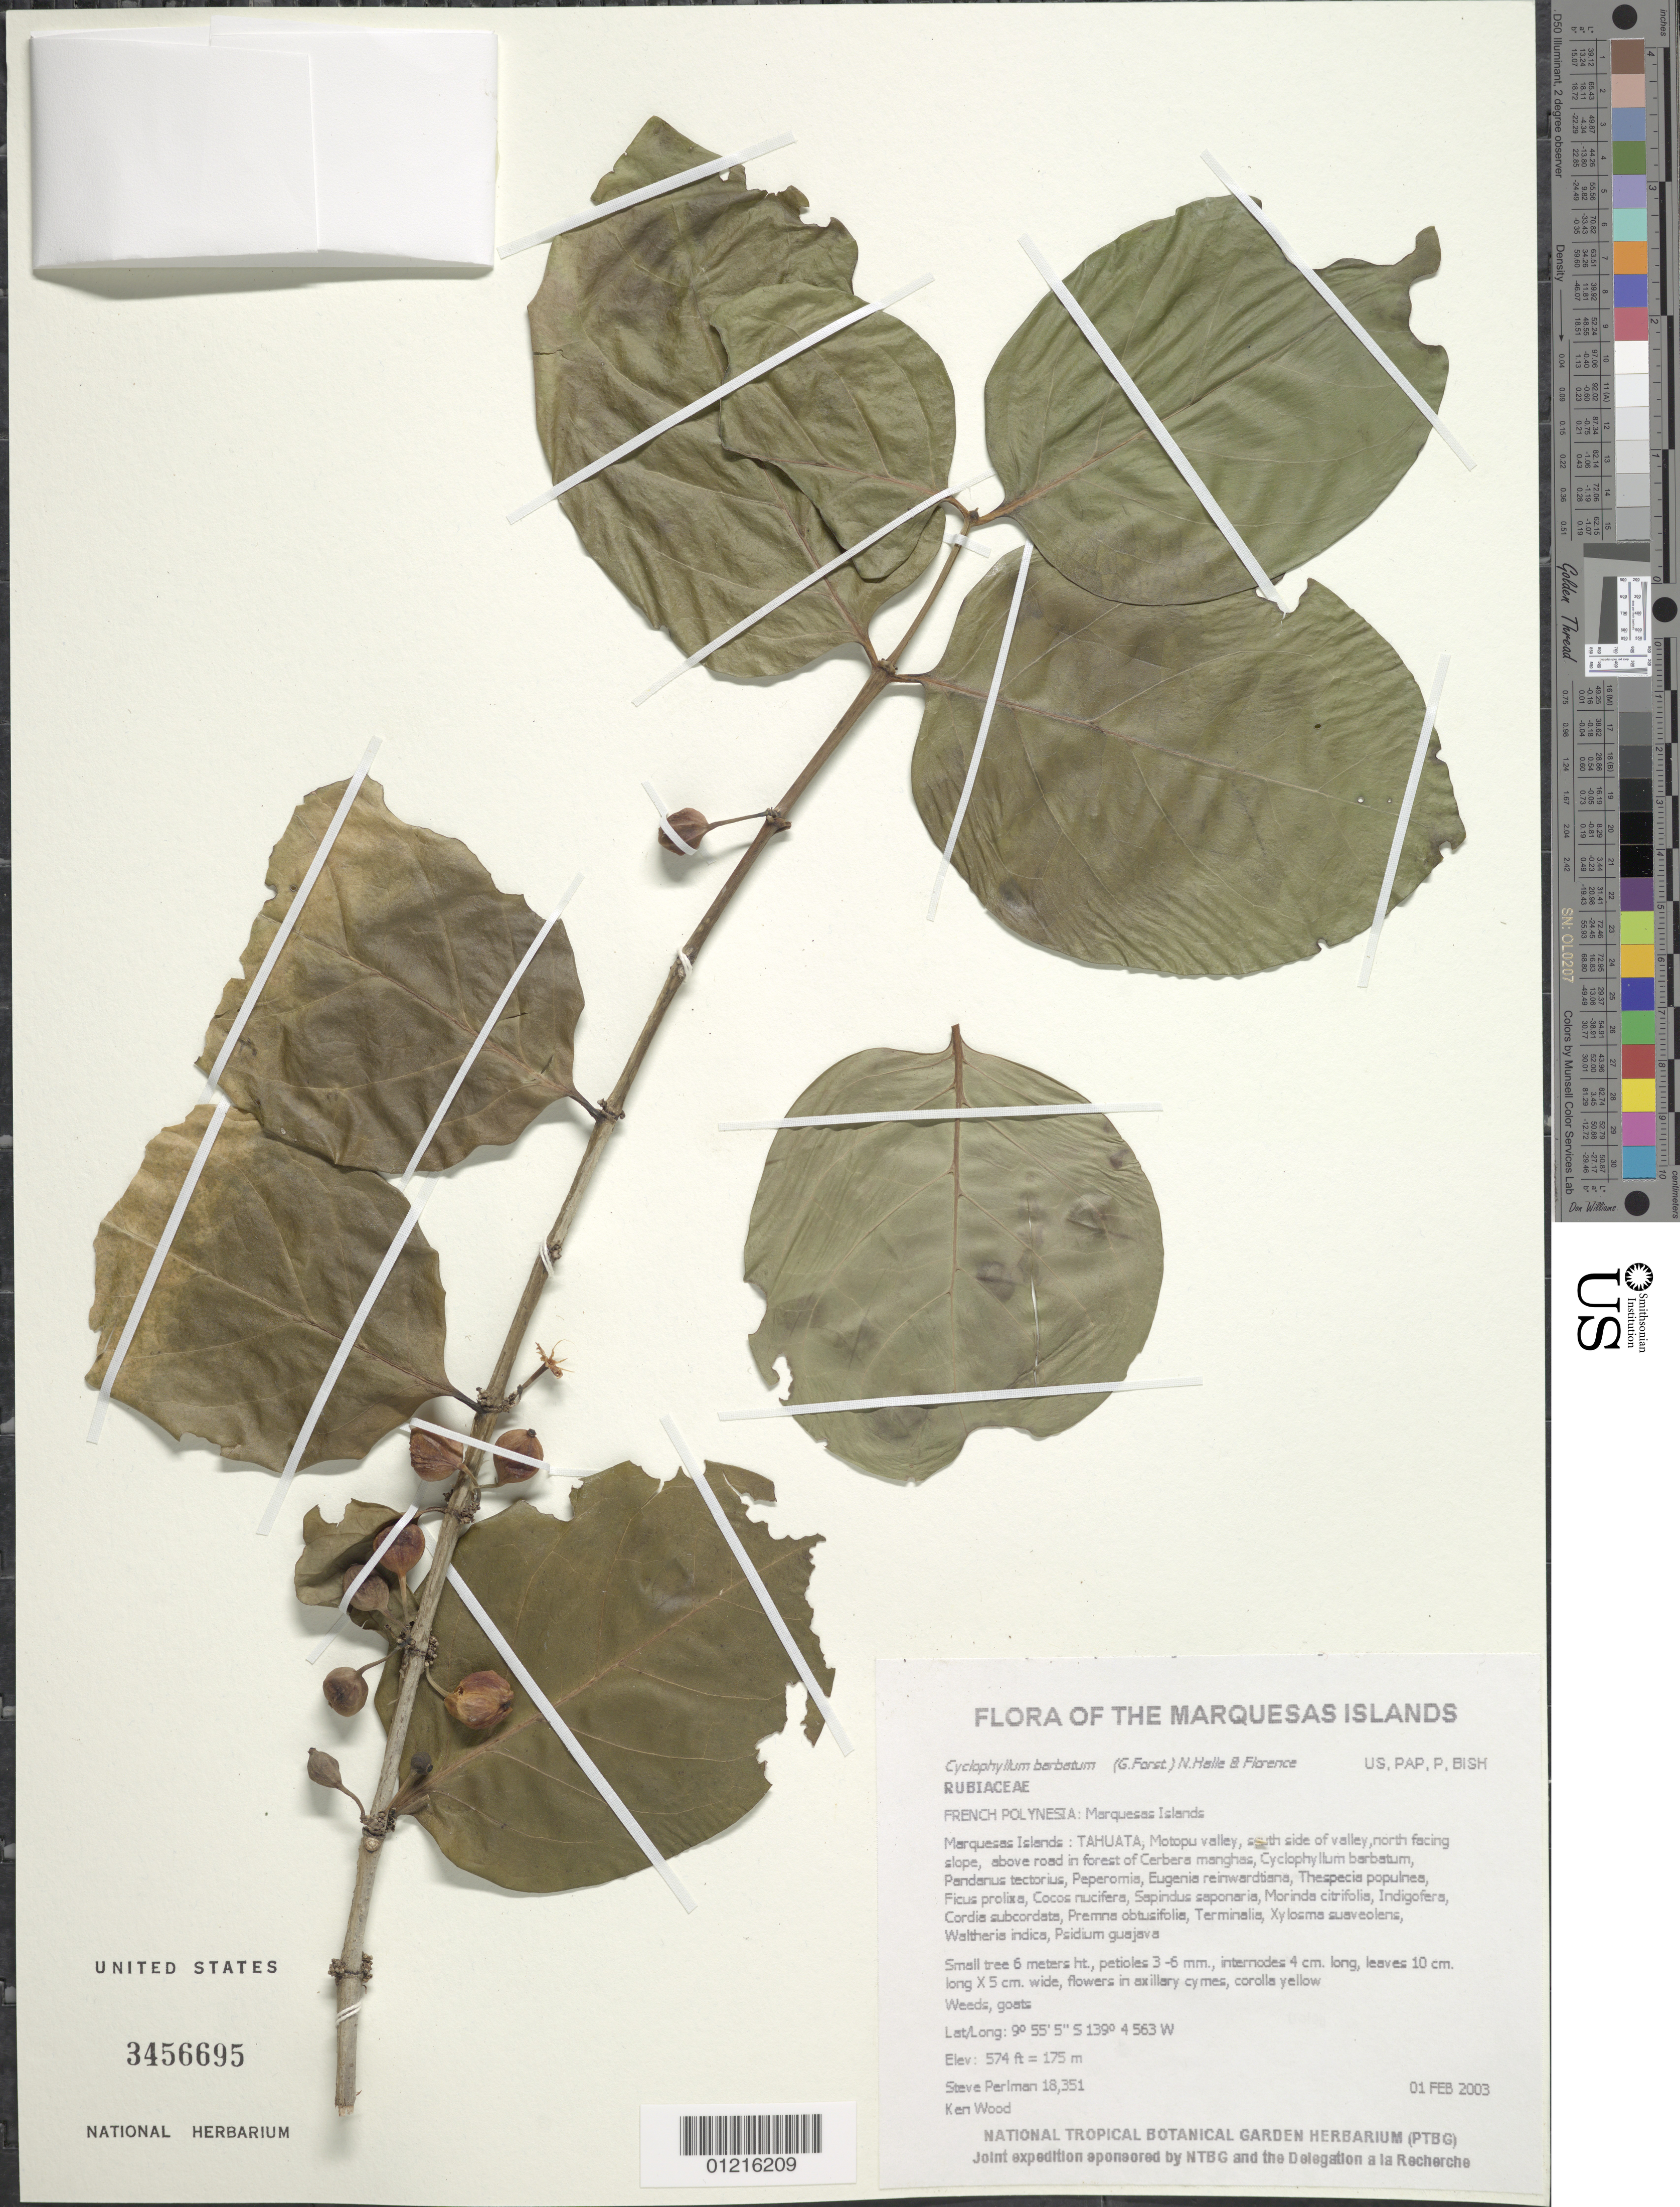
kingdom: Plantae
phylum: Tracheophyta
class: Magnoliopsida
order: Gentianales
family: Rubiaceae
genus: Cyclophyllum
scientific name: Cyclophyllum barbatum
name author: (G. Forst.) N. Hallé & J. Florence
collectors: S. P. Perlman & K. R. Wood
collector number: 18351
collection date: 2003-02-01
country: French Polynesia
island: Tahuata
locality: Motopu valley, south side of valley,north facing slope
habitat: Above road in forest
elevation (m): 175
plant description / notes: Weeds, goats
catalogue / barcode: US 3456695